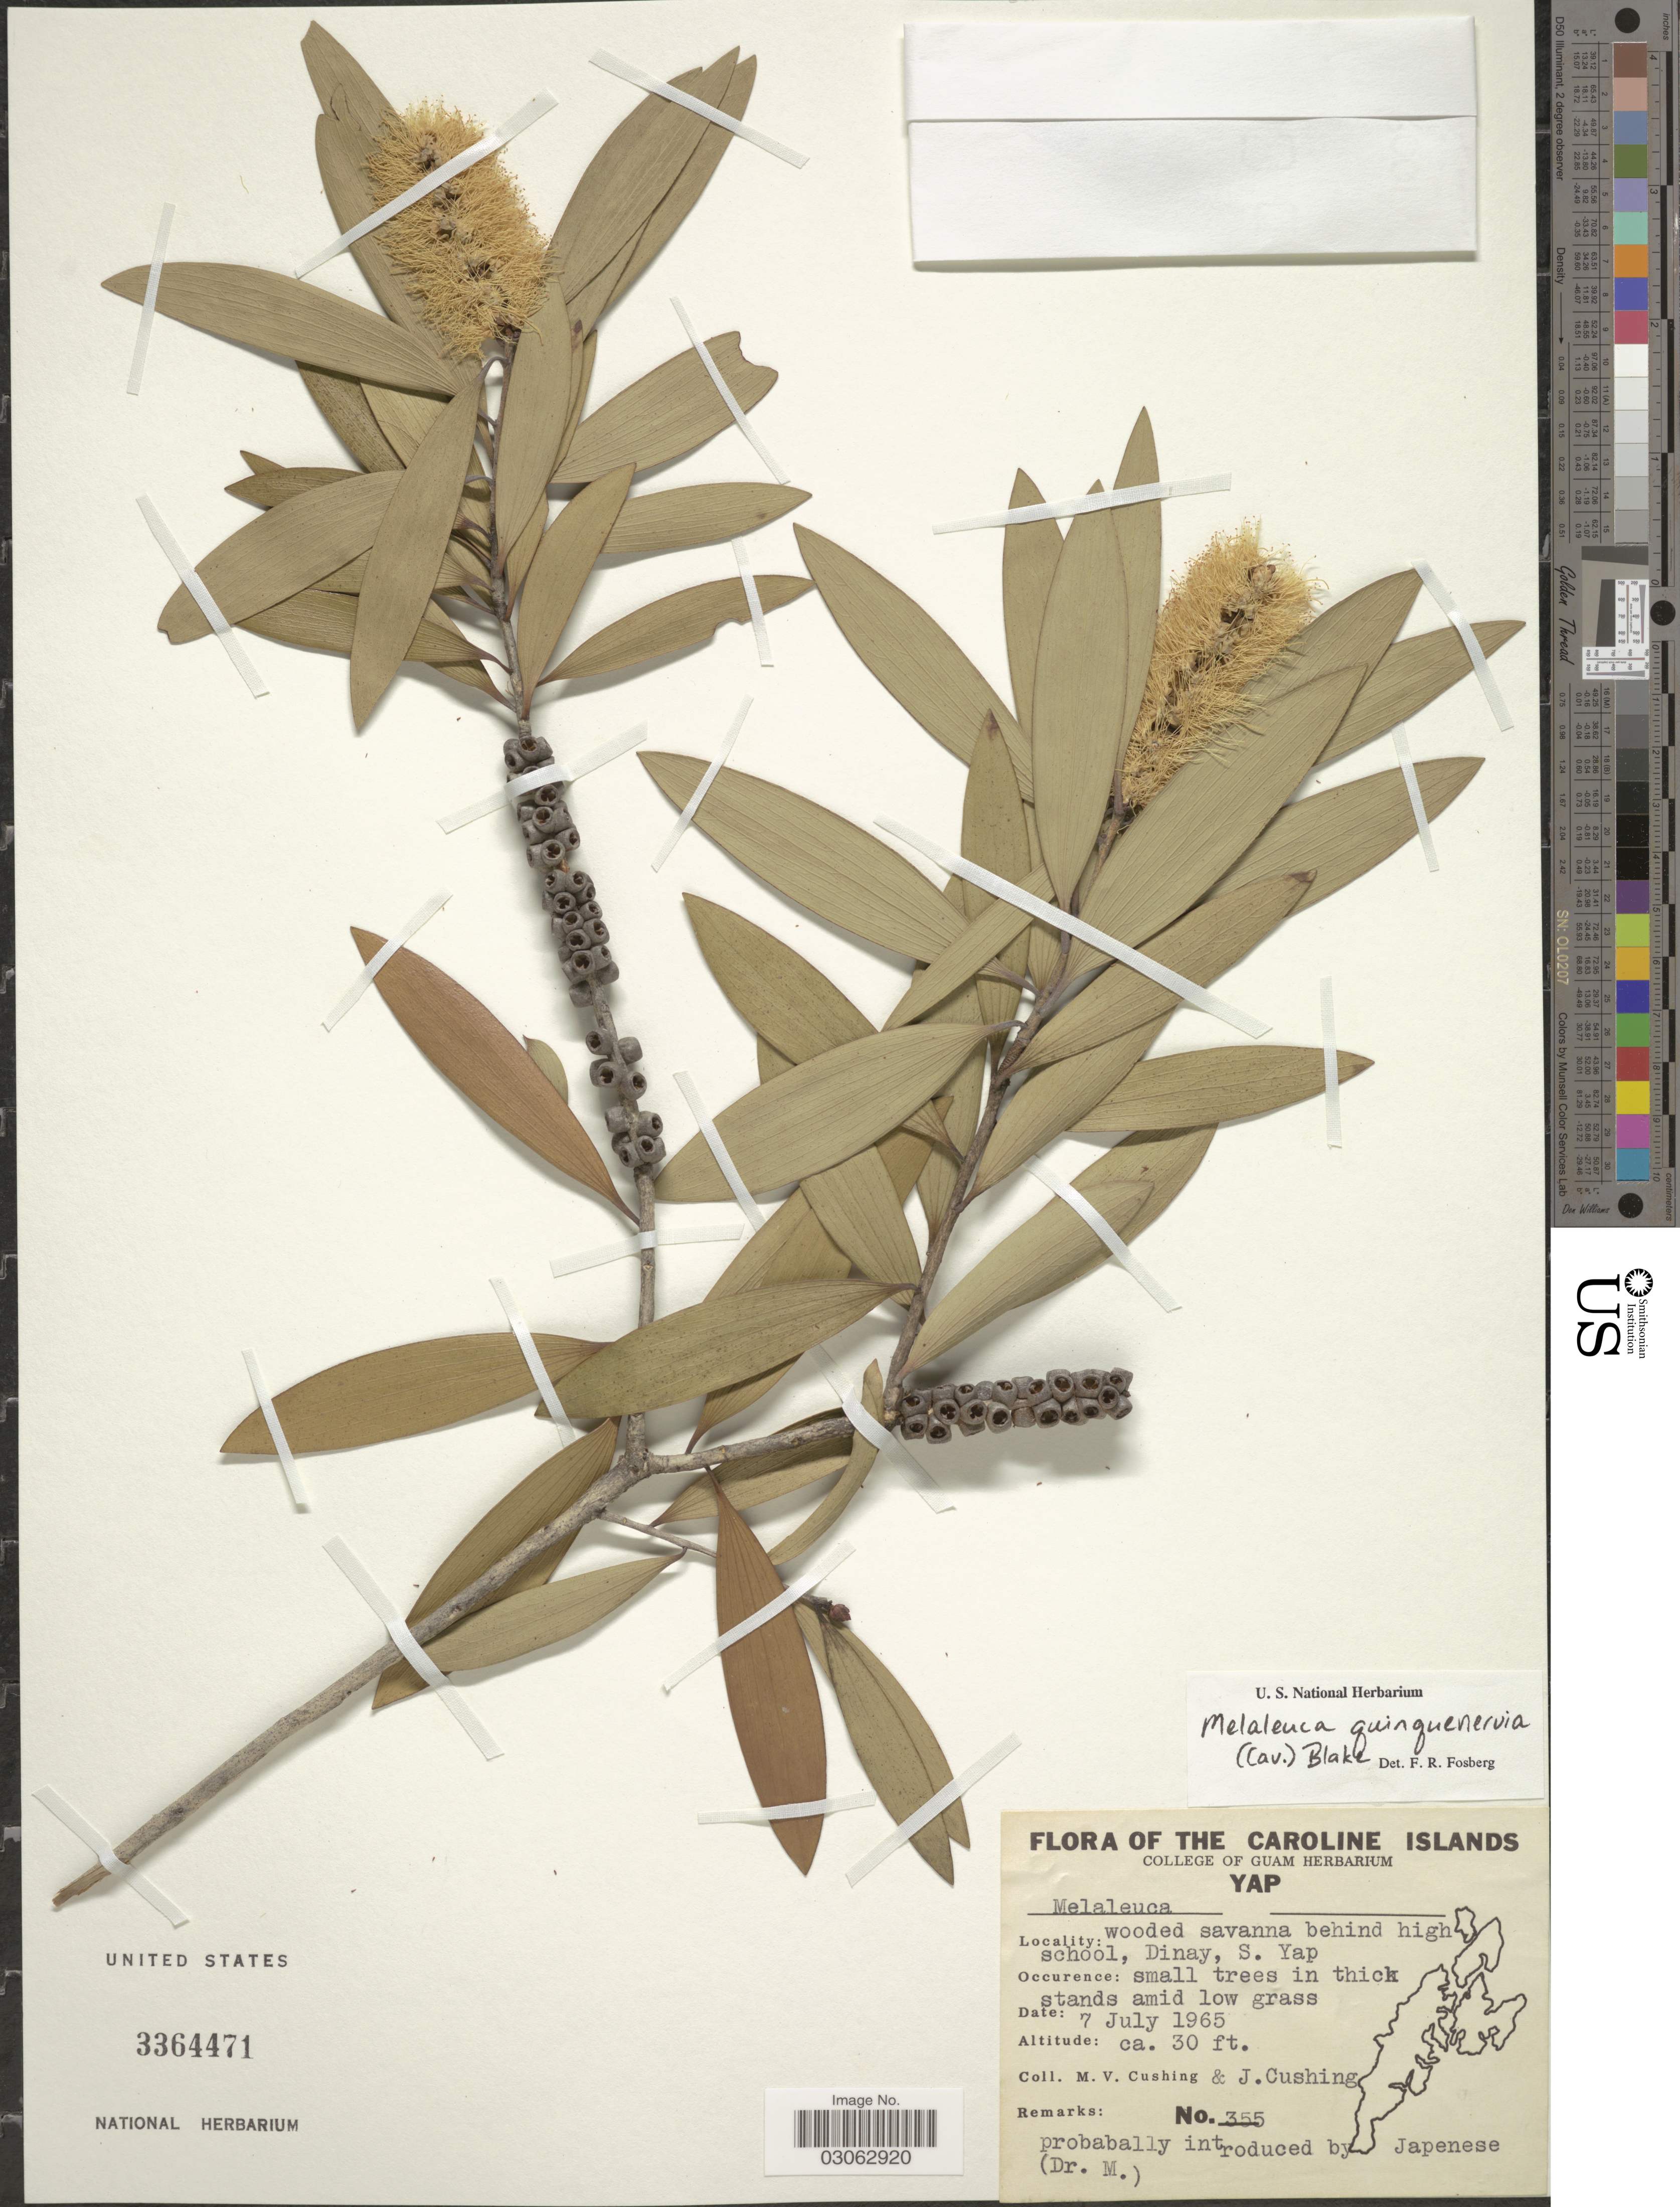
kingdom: Plantae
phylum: Tracheophyta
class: Magnoliopsida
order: Myrtales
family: Myrtaceae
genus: Melaleuca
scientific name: Melaleuca quinquenervia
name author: (Cav.) S.T. Blake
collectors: M. V. Cushing & J. Cushing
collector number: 355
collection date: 1965-07-07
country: Micronesia, Federated States of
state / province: Yap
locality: The Caroline Islands, wooded savanna behind high school, Dinay, S. Yap.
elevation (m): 9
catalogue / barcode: US 3364471